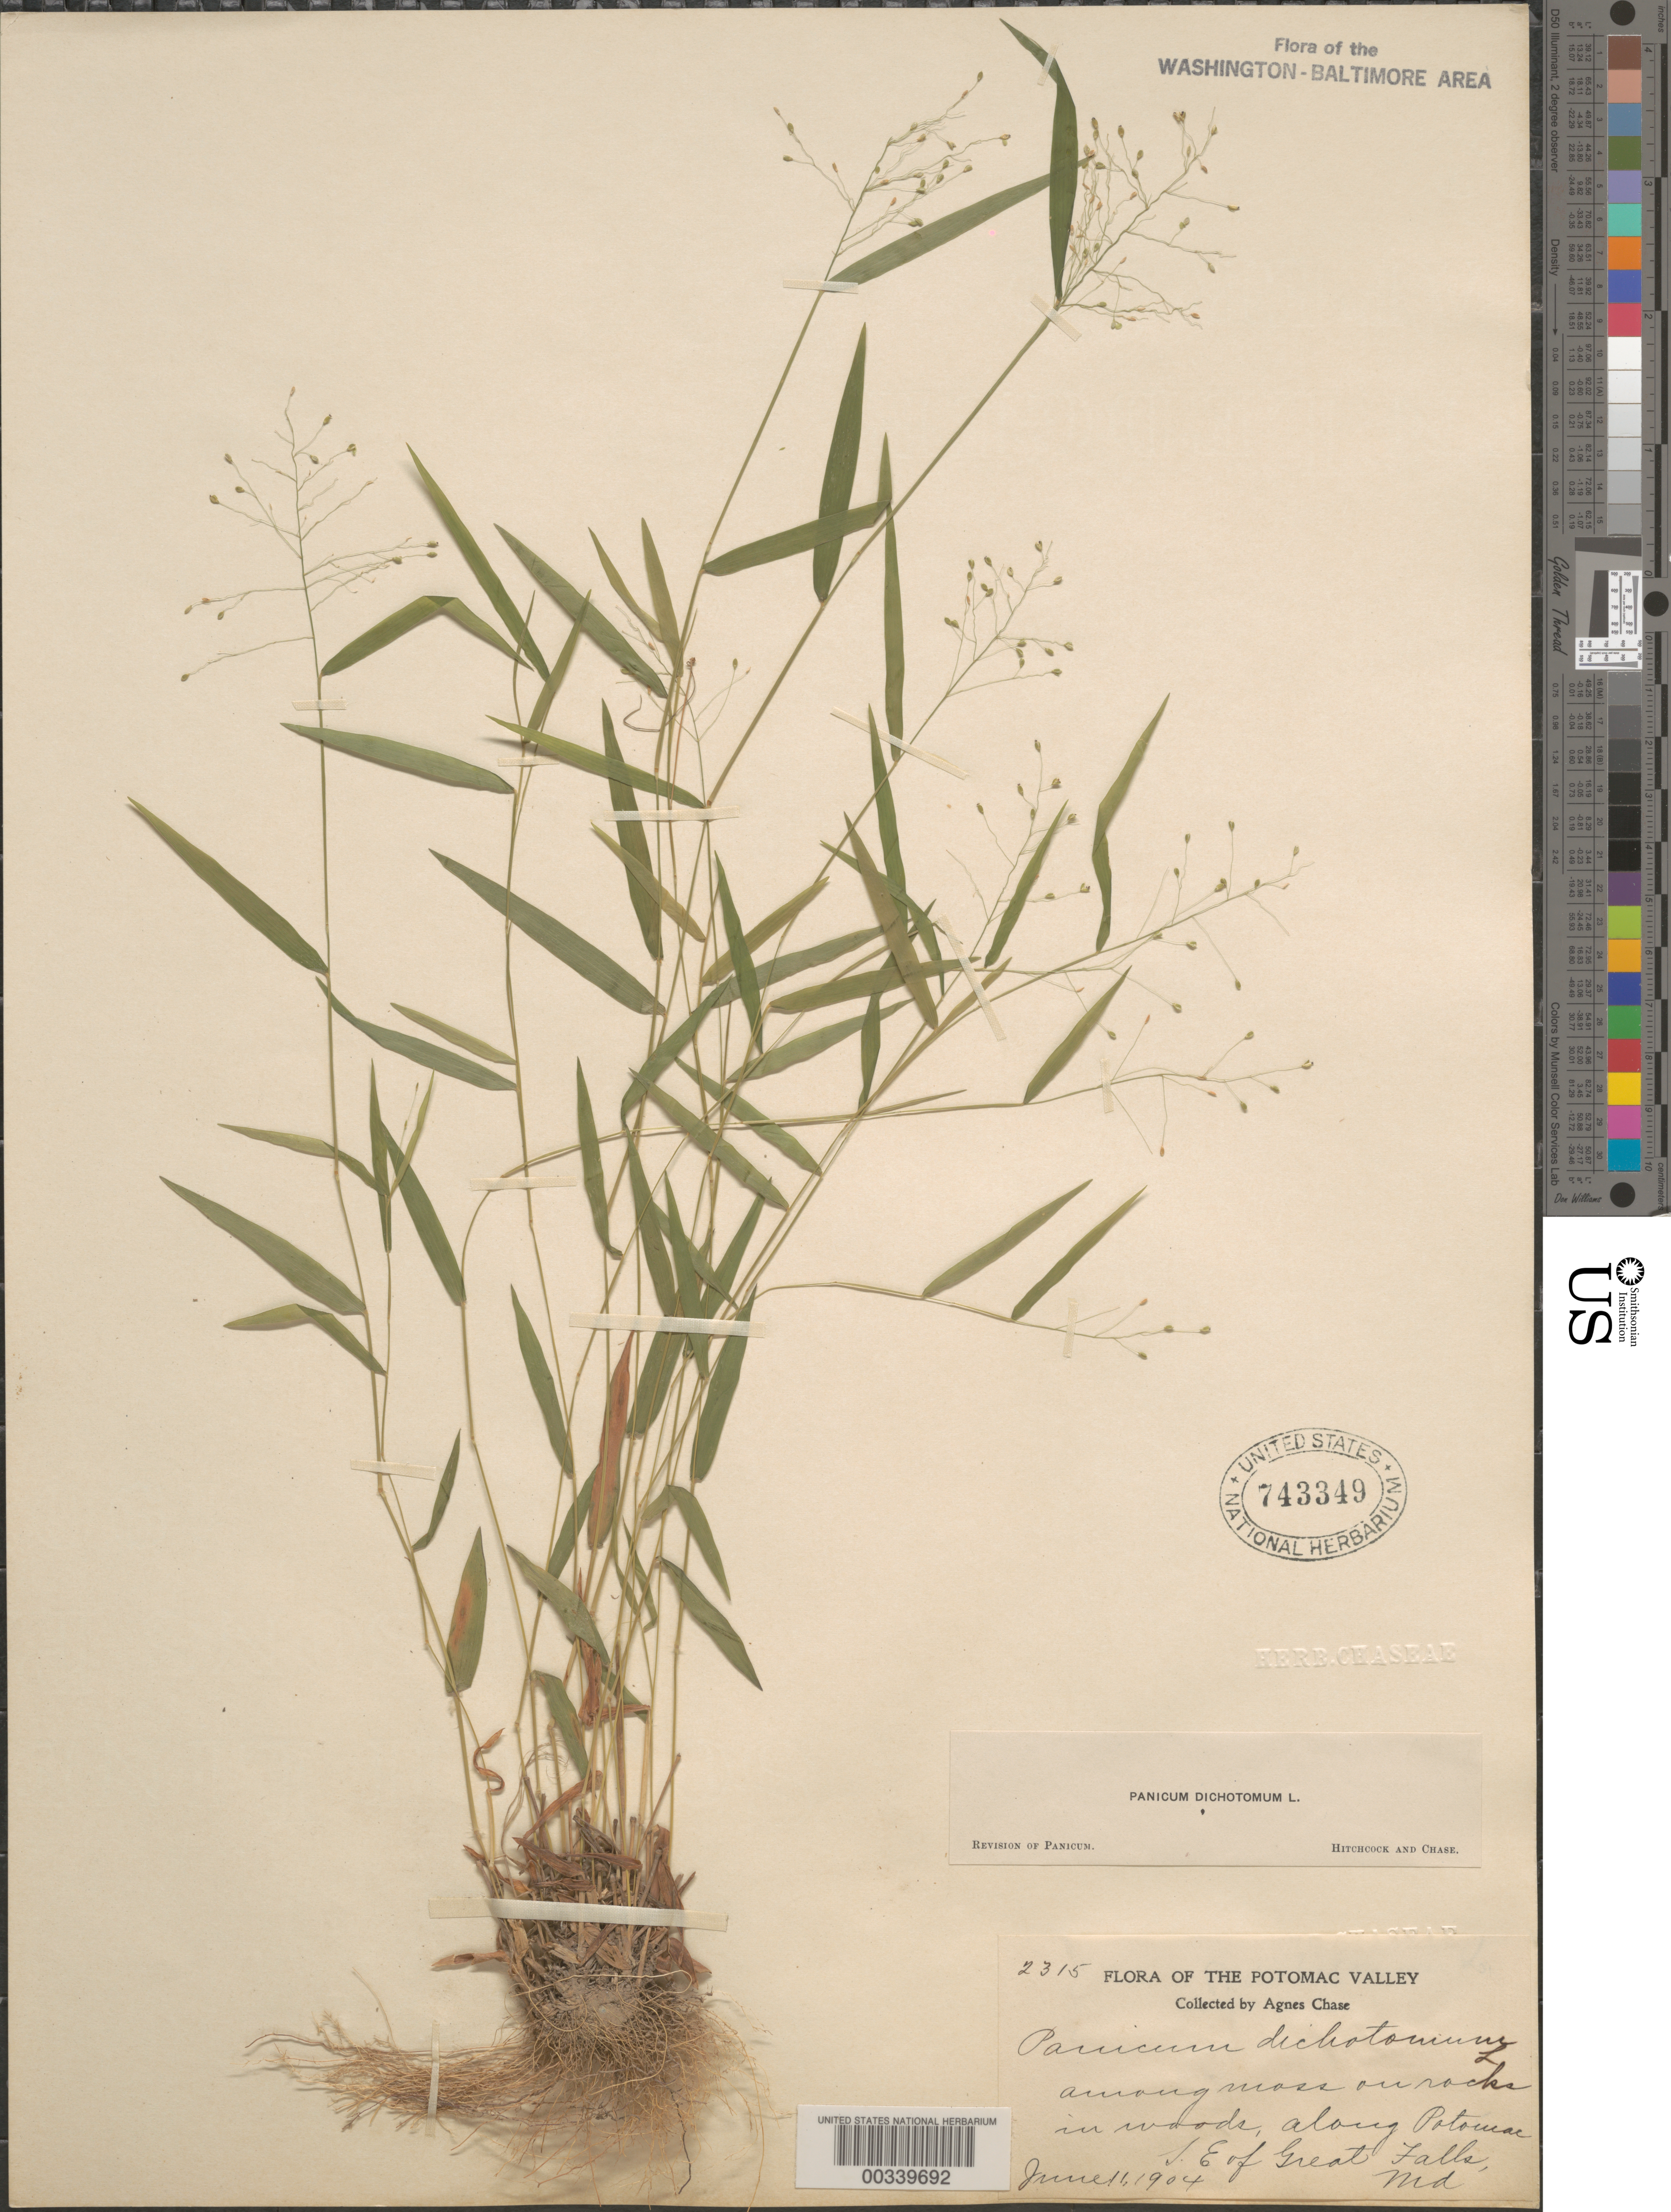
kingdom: Plantae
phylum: Tracheophyta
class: Liliopsida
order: Poales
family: Poaceae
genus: Dichanthelium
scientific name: Dichanthelium dichotomum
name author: (L.) Gould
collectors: A. Chase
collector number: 2315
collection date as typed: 11 Jun 1904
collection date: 1904-06-11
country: United States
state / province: Maryland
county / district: Montgomery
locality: Potomac River, SE of Great Falls C. & O. Canal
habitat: Among moss on rock, in woods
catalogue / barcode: US 743349